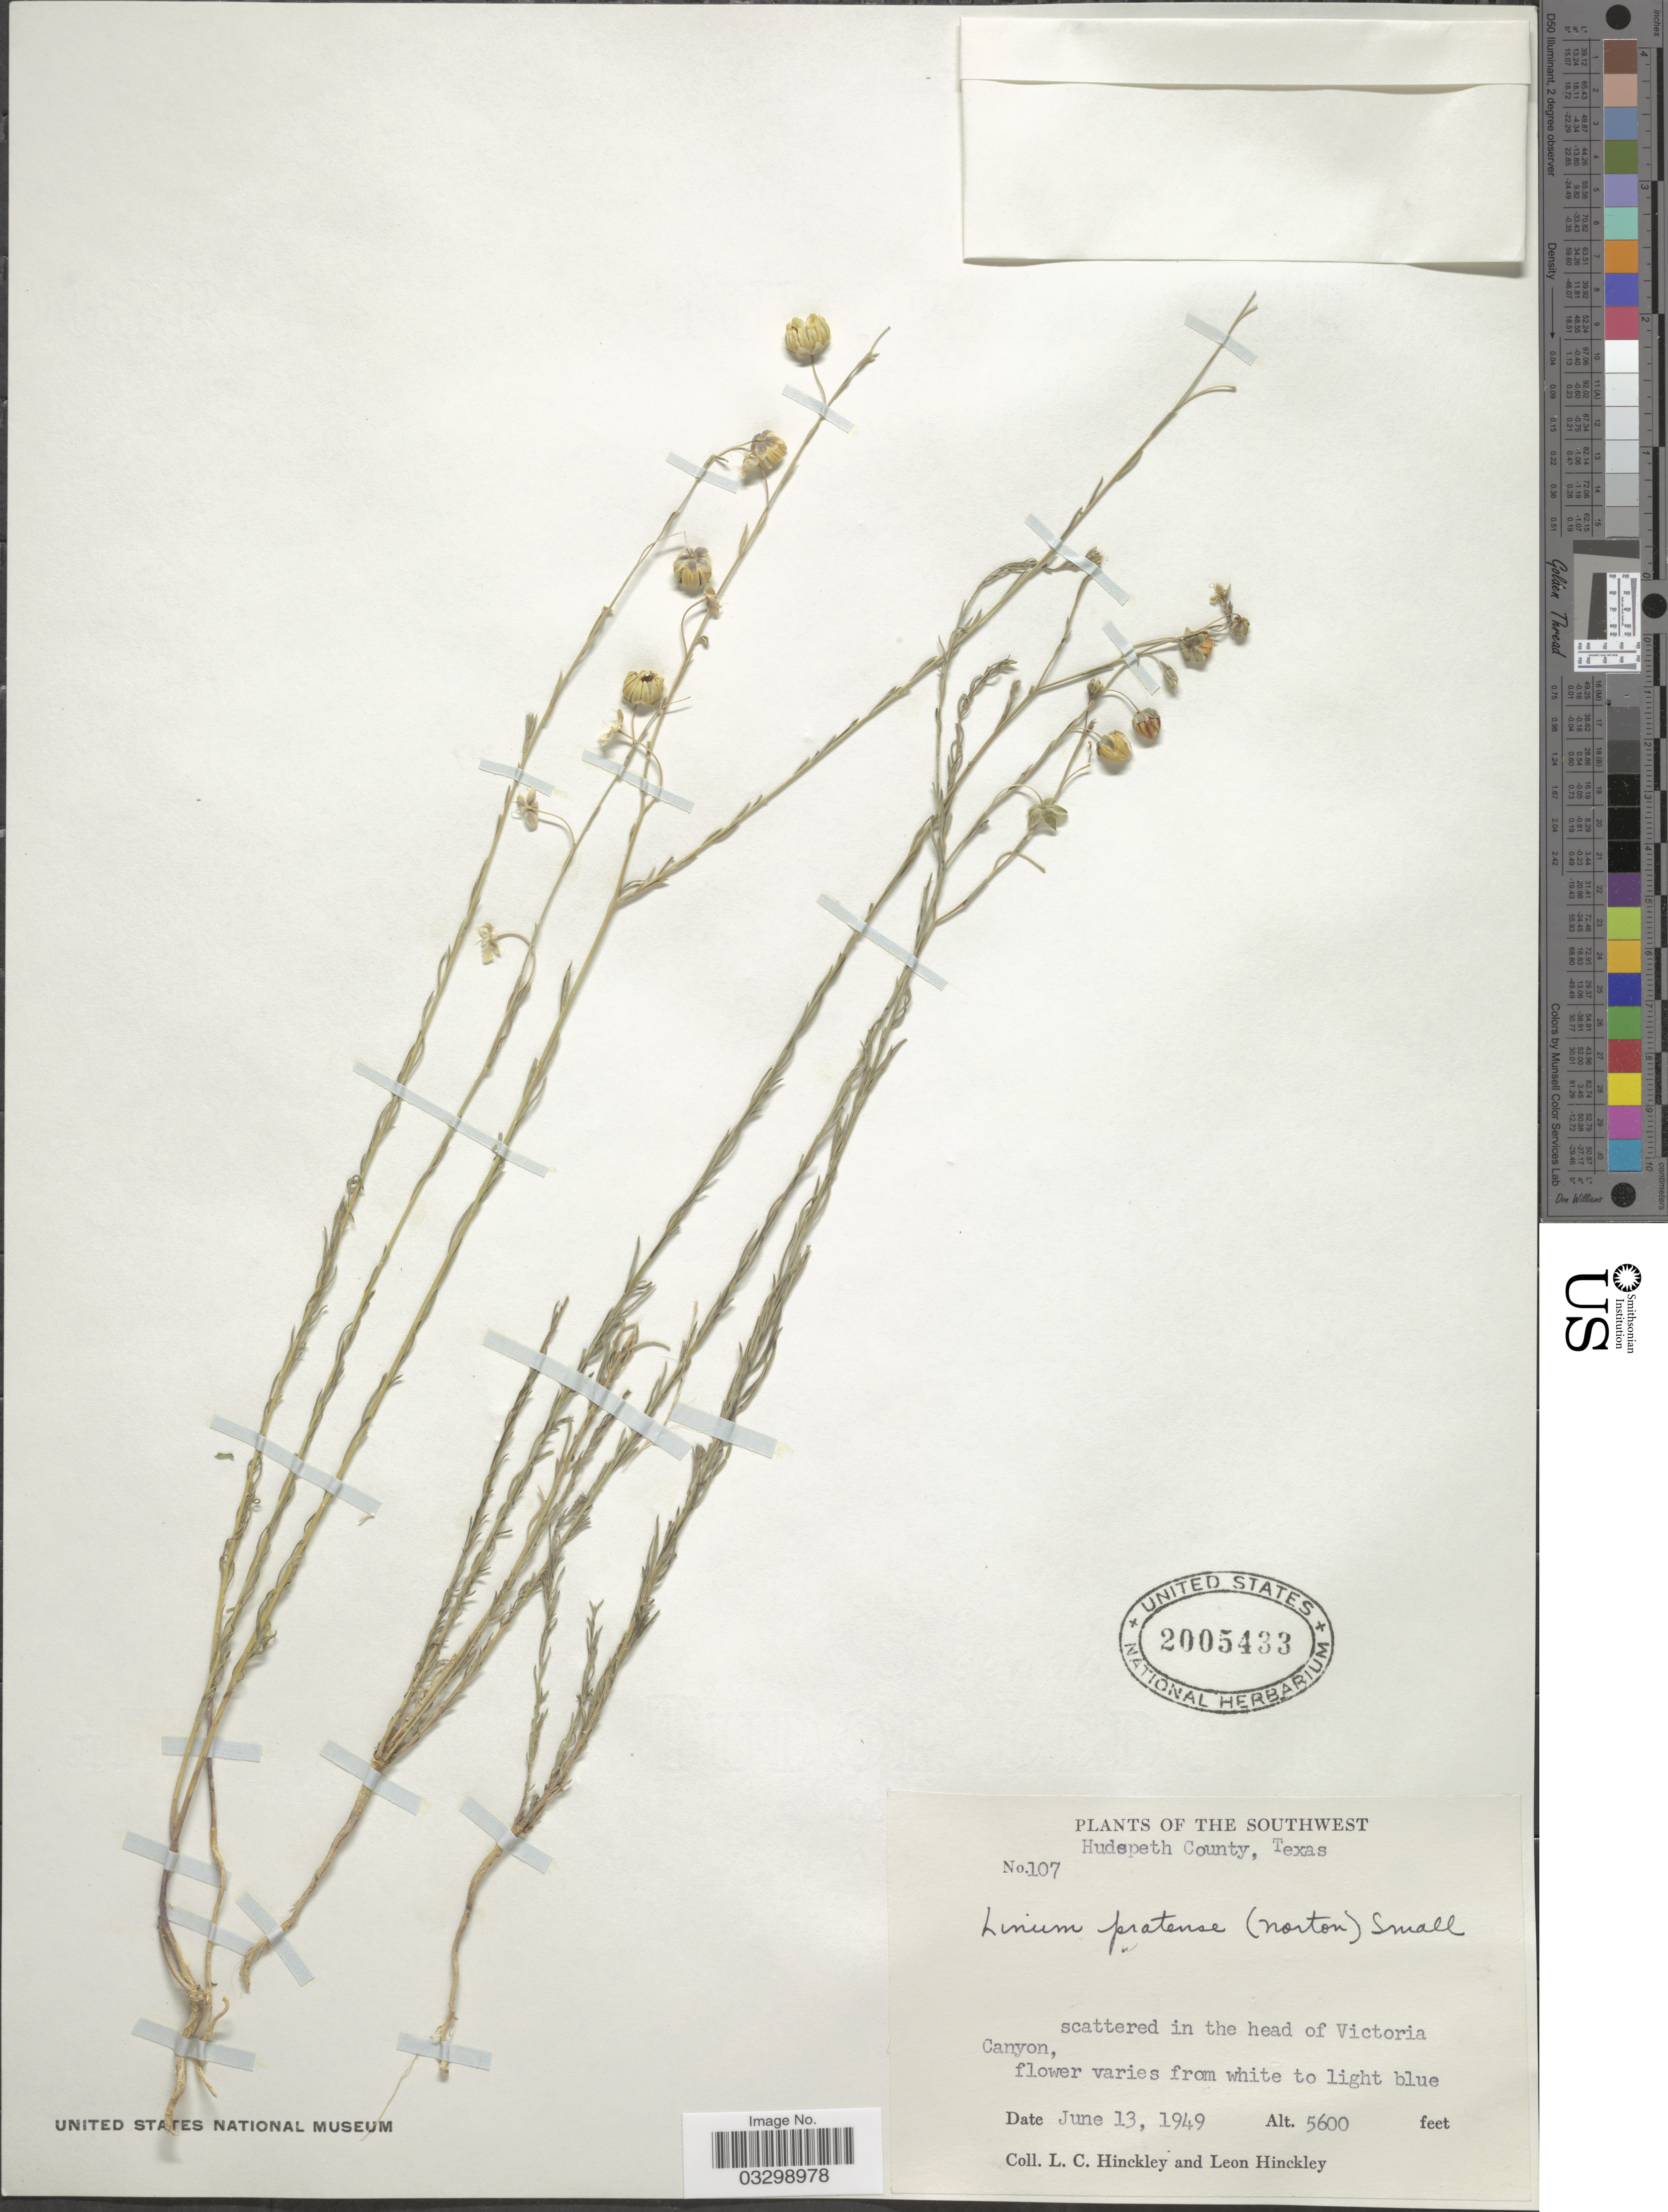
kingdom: Plantae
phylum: Tracheophyta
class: Magnoliopsida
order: Malpighiales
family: Linaceae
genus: Linum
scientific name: Linum pratense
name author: (J.B. Norton) Small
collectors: L. Hinckley & L. Hinckley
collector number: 107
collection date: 1949-06-13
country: United States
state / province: Texas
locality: The Southwest, Hudspeth County, scattered in the head of Victoria Canyon.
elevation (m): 1707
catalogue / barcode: US 2005433